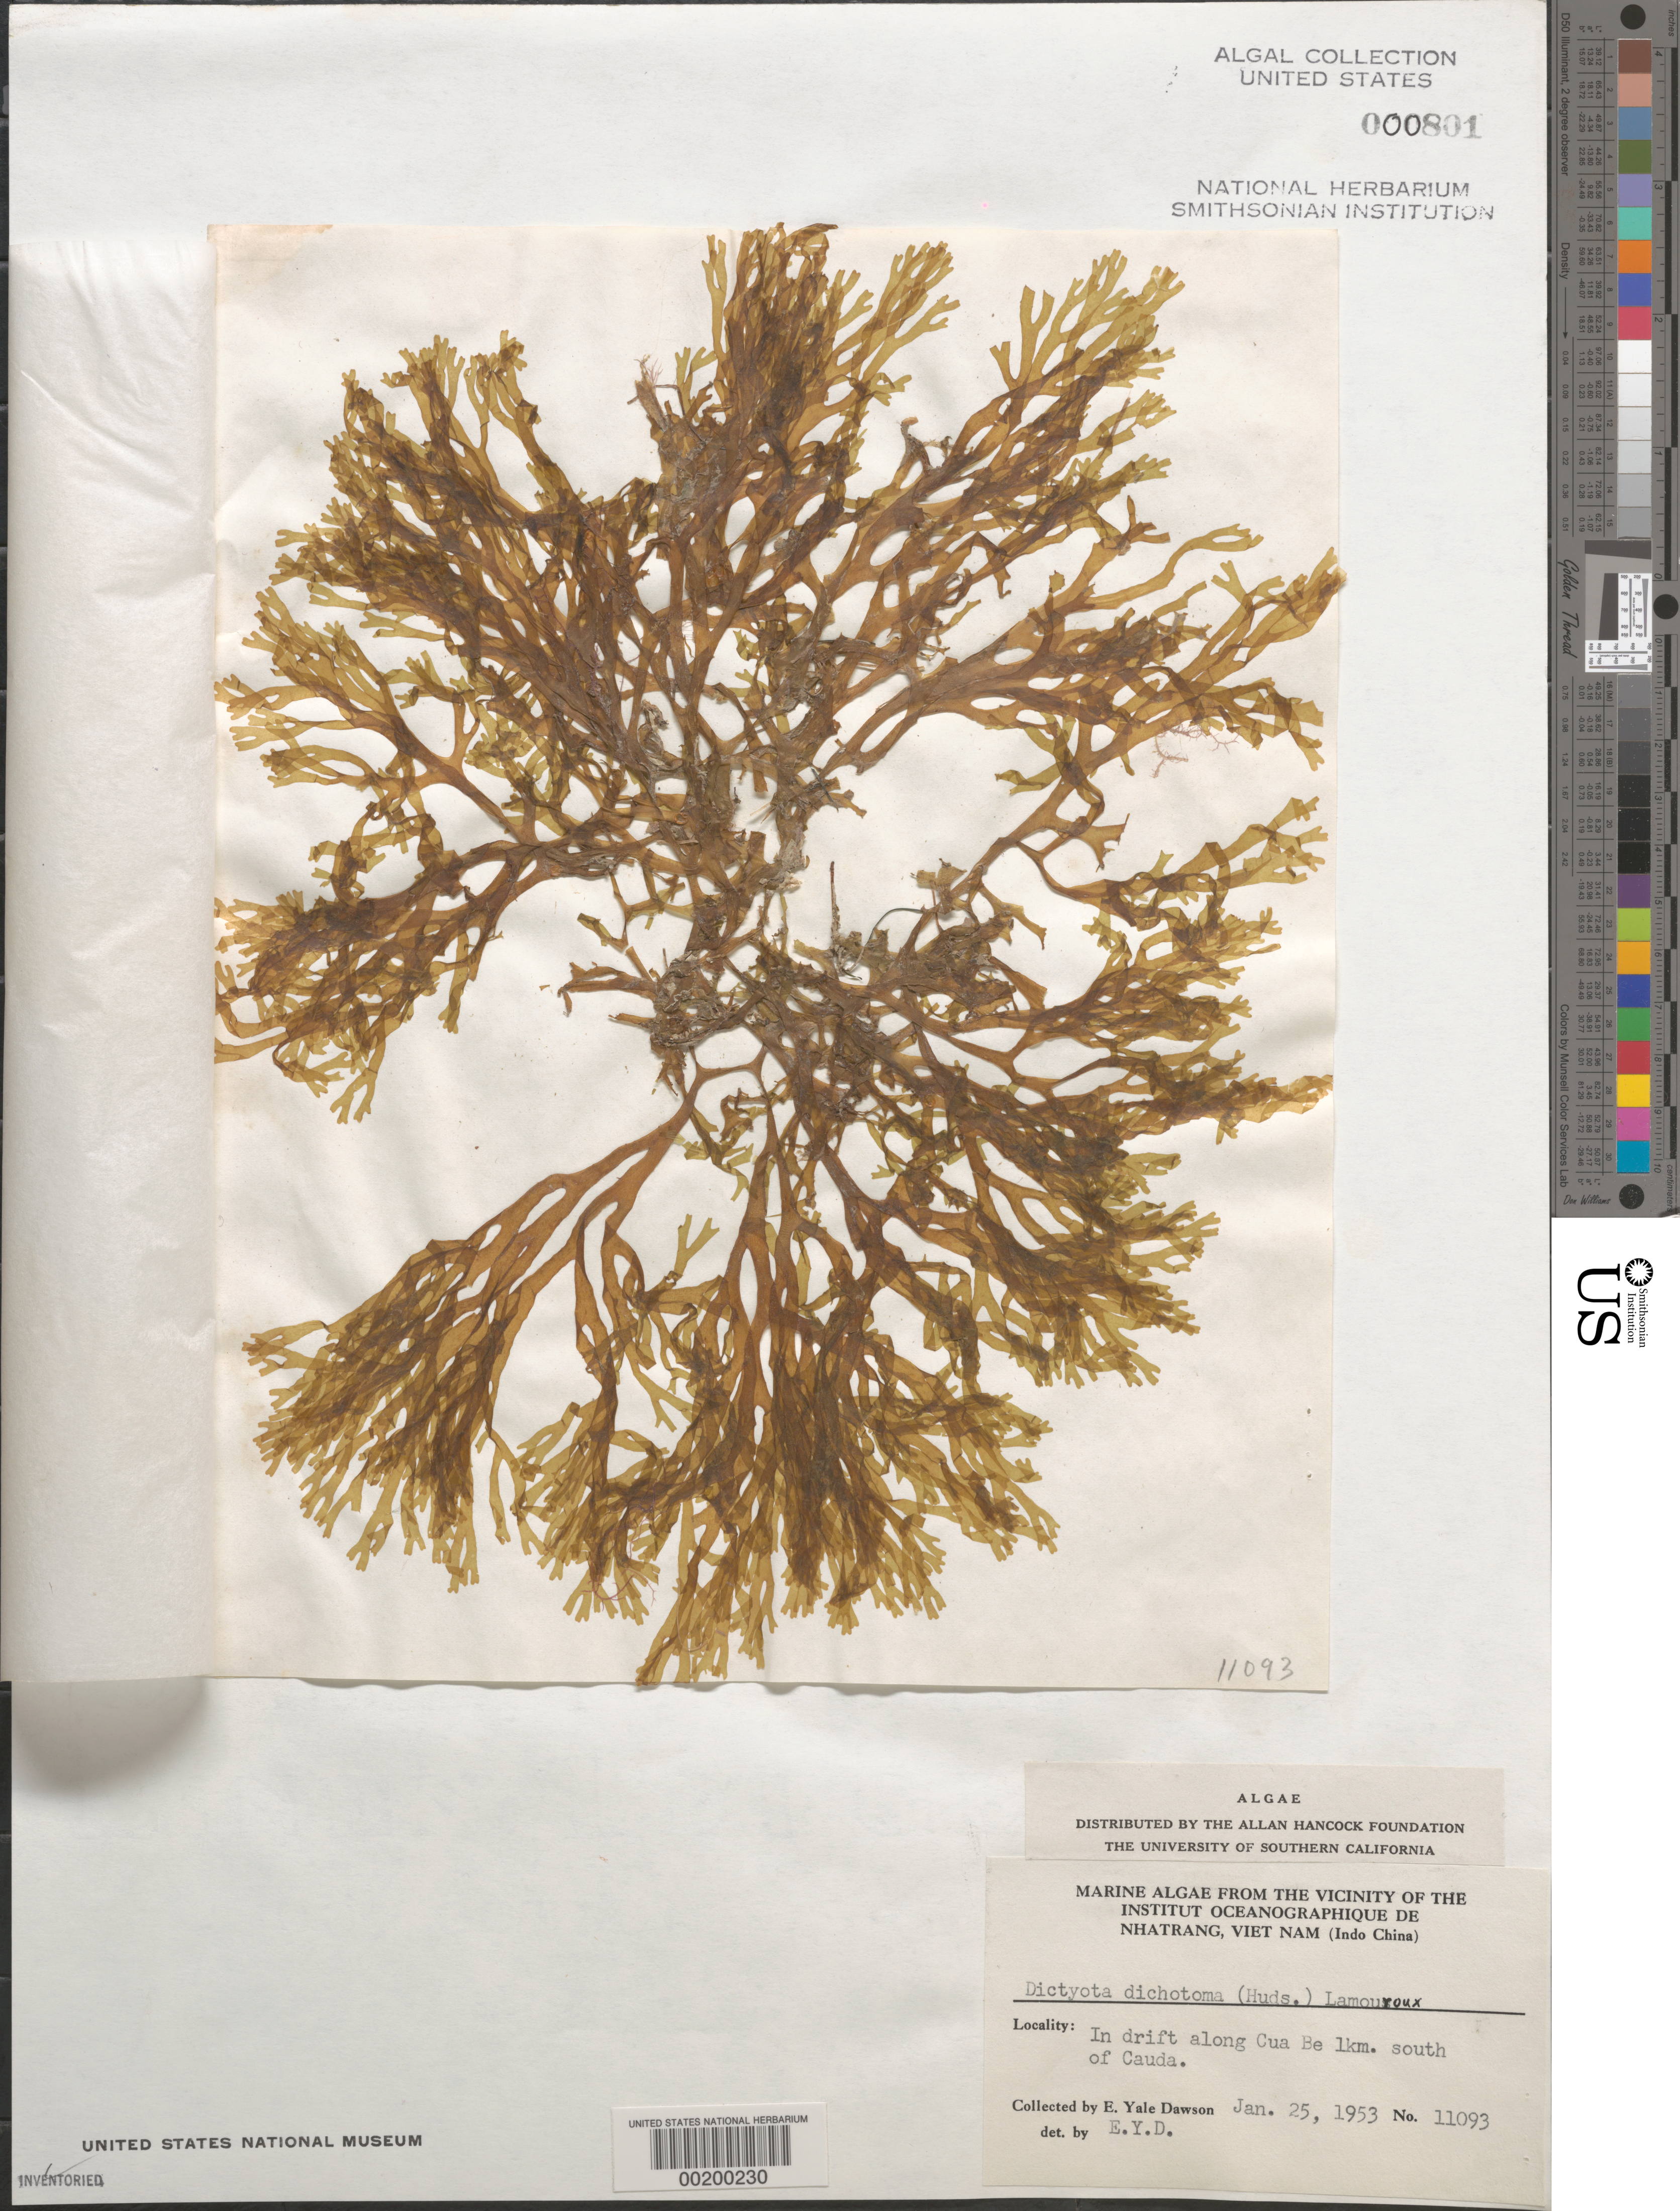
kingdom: Chromista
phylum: Ochrophyta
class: Phaeophyceae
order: Dictyotales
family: Dictyotaceae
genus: Dictyota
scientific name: Dictyota dichotoma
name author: (Huds.) J.V.Lamouroux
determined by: Dawson, E. Y.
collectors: E. Y. Dawson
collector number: EYD 11093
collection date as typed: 25 Jan 1953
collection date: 1953-01-25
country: Vietnam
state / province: Phu Khanh Province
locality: Cua Be 1 mile south of Cau Da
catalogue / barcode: US 801